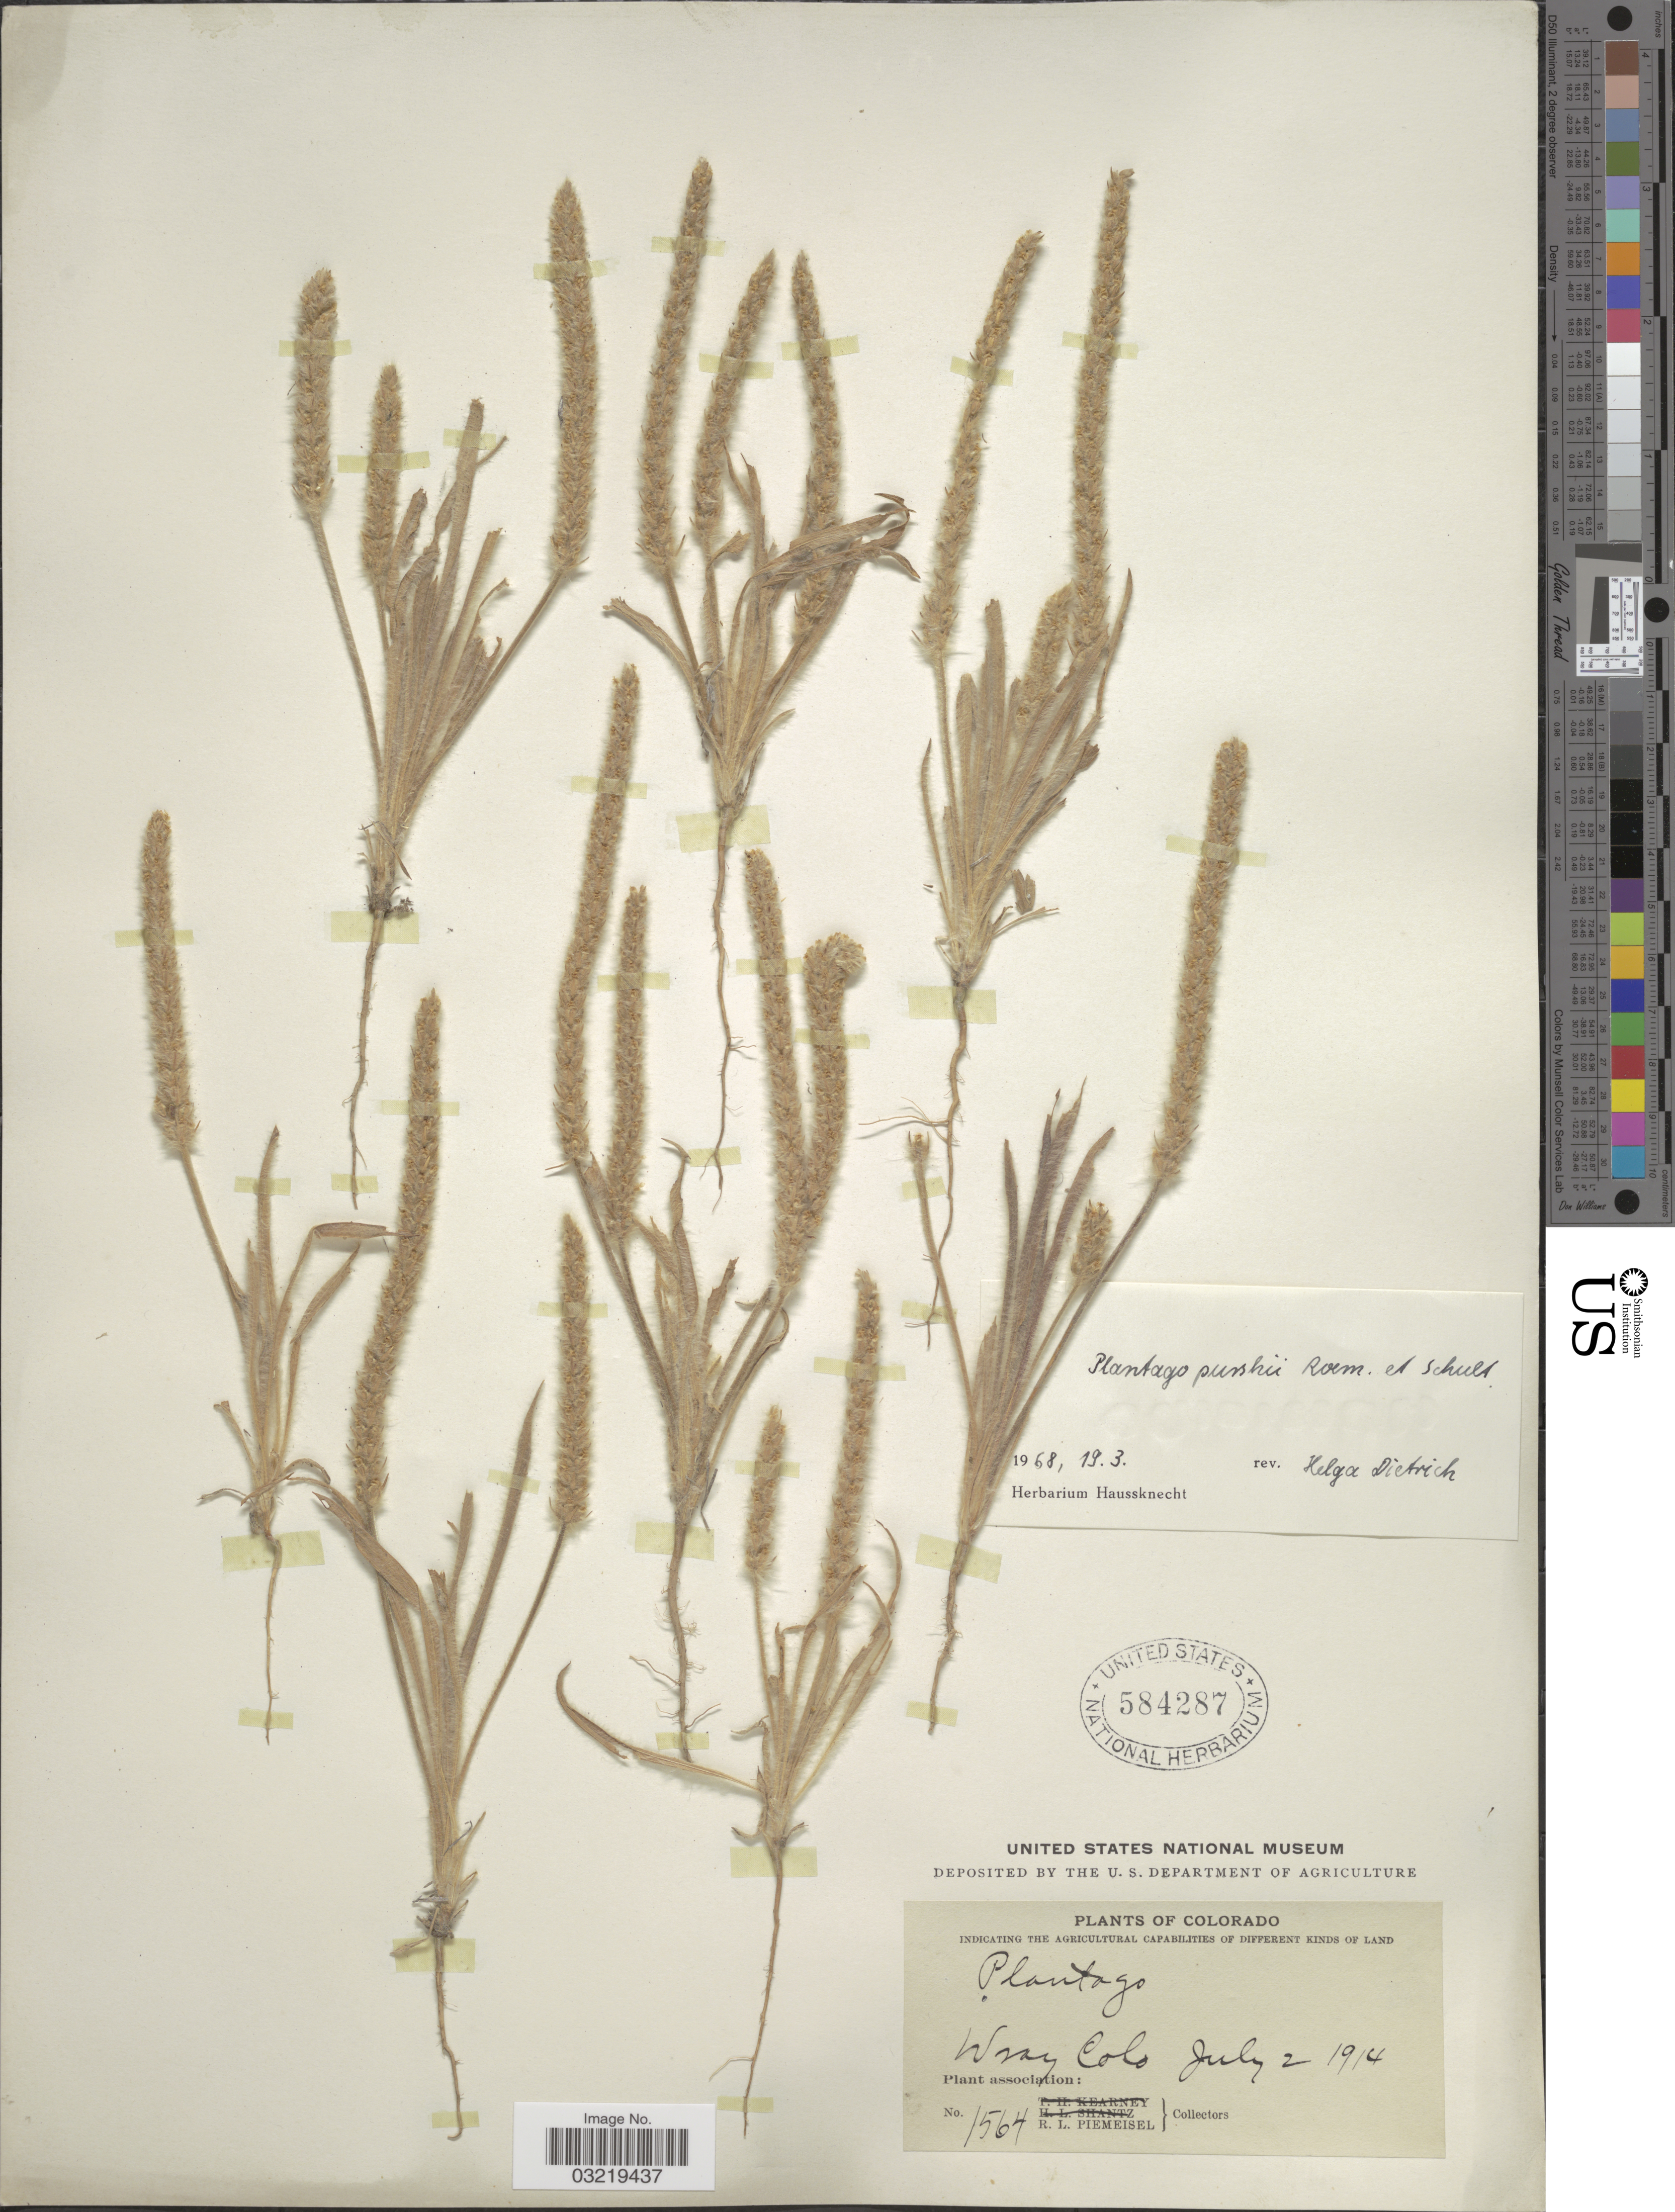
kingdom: Plantae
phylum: Tracheophyta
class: Magnoliopsida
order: Lamiales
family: Plantaginaceae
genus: Plantago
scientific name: Plantago patagonica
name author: Jacq.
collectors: R. L. Piemeisel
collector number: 1564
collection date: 1914-07-02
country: United States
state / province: Colorado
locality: Wray.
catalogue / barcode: US 584287